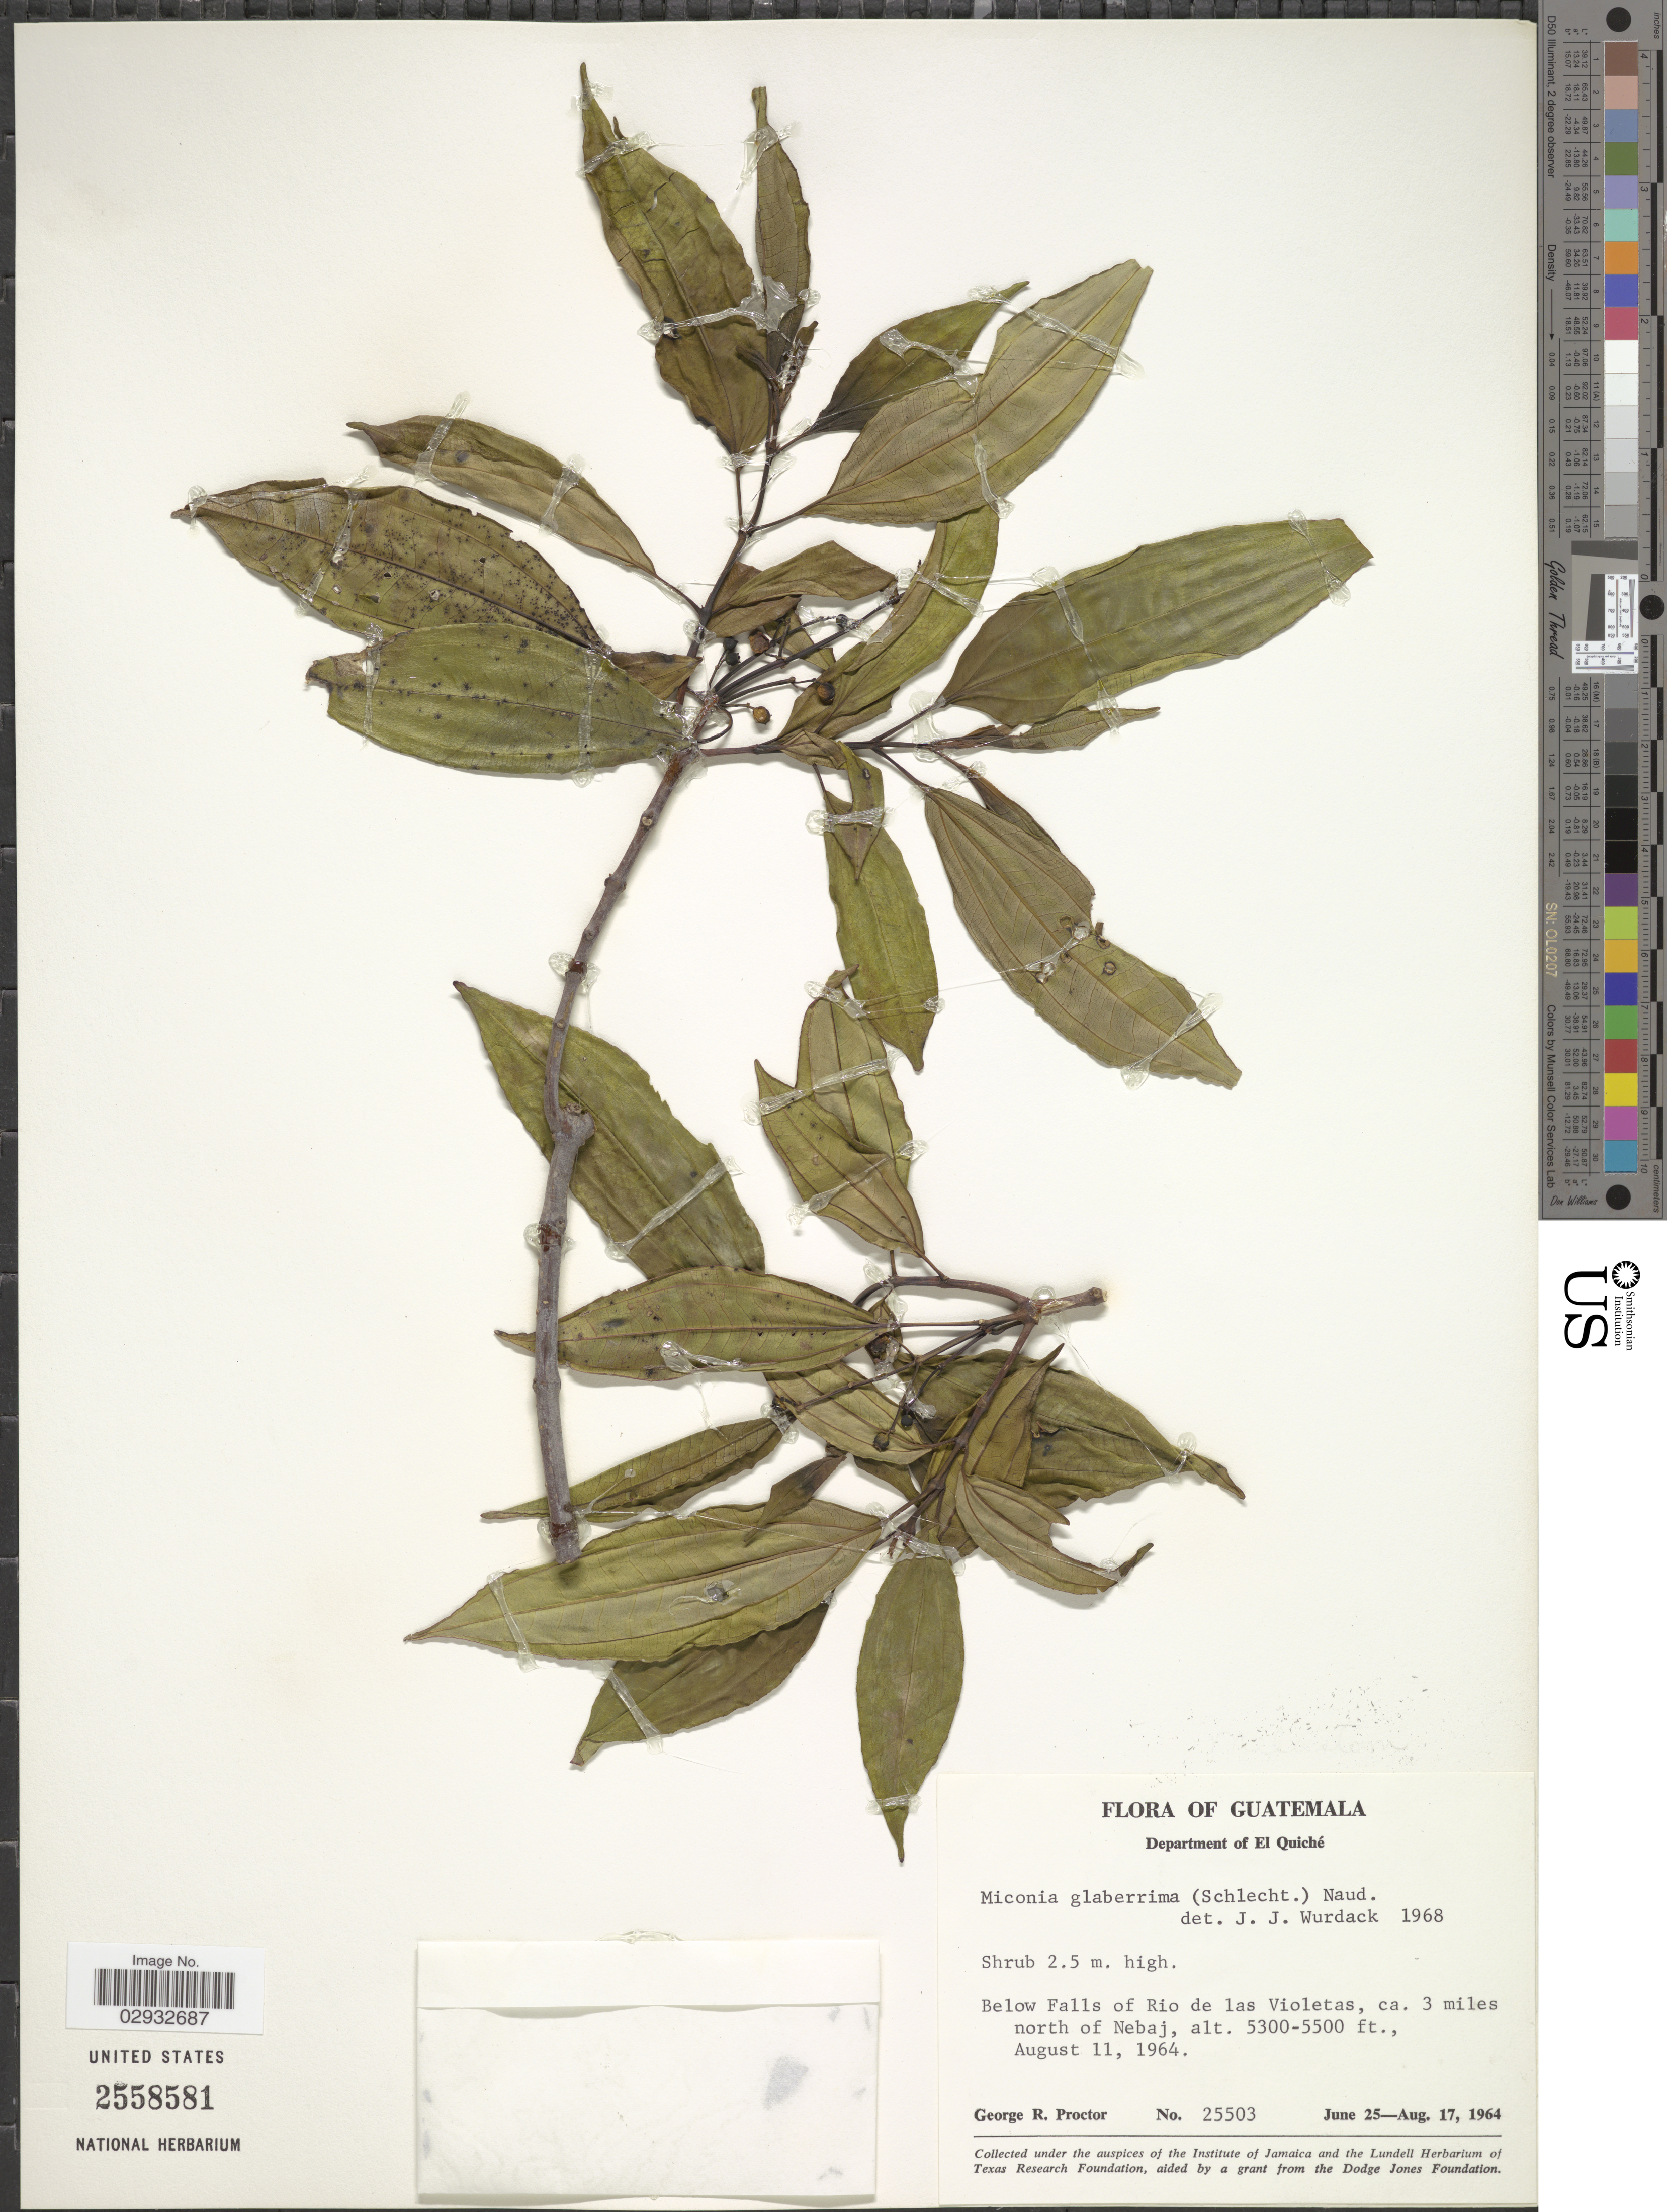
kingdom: Plantae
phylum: Tracheophyta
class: Magnoliopsida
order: Myrtales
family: Melastomataceae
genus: Miconia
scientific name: Miconia glaberrima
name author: (Schltdl.) Naudin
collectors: G. Proctor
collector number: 25503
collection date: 1964-06-25/1964-08-17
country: Guatemala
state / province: El Quiché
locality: Department of El Quiché. Below Falls of Rio de las Violetas, ca. 3 miles north of Nebaj.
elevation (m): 1615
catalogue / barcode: US 2558581